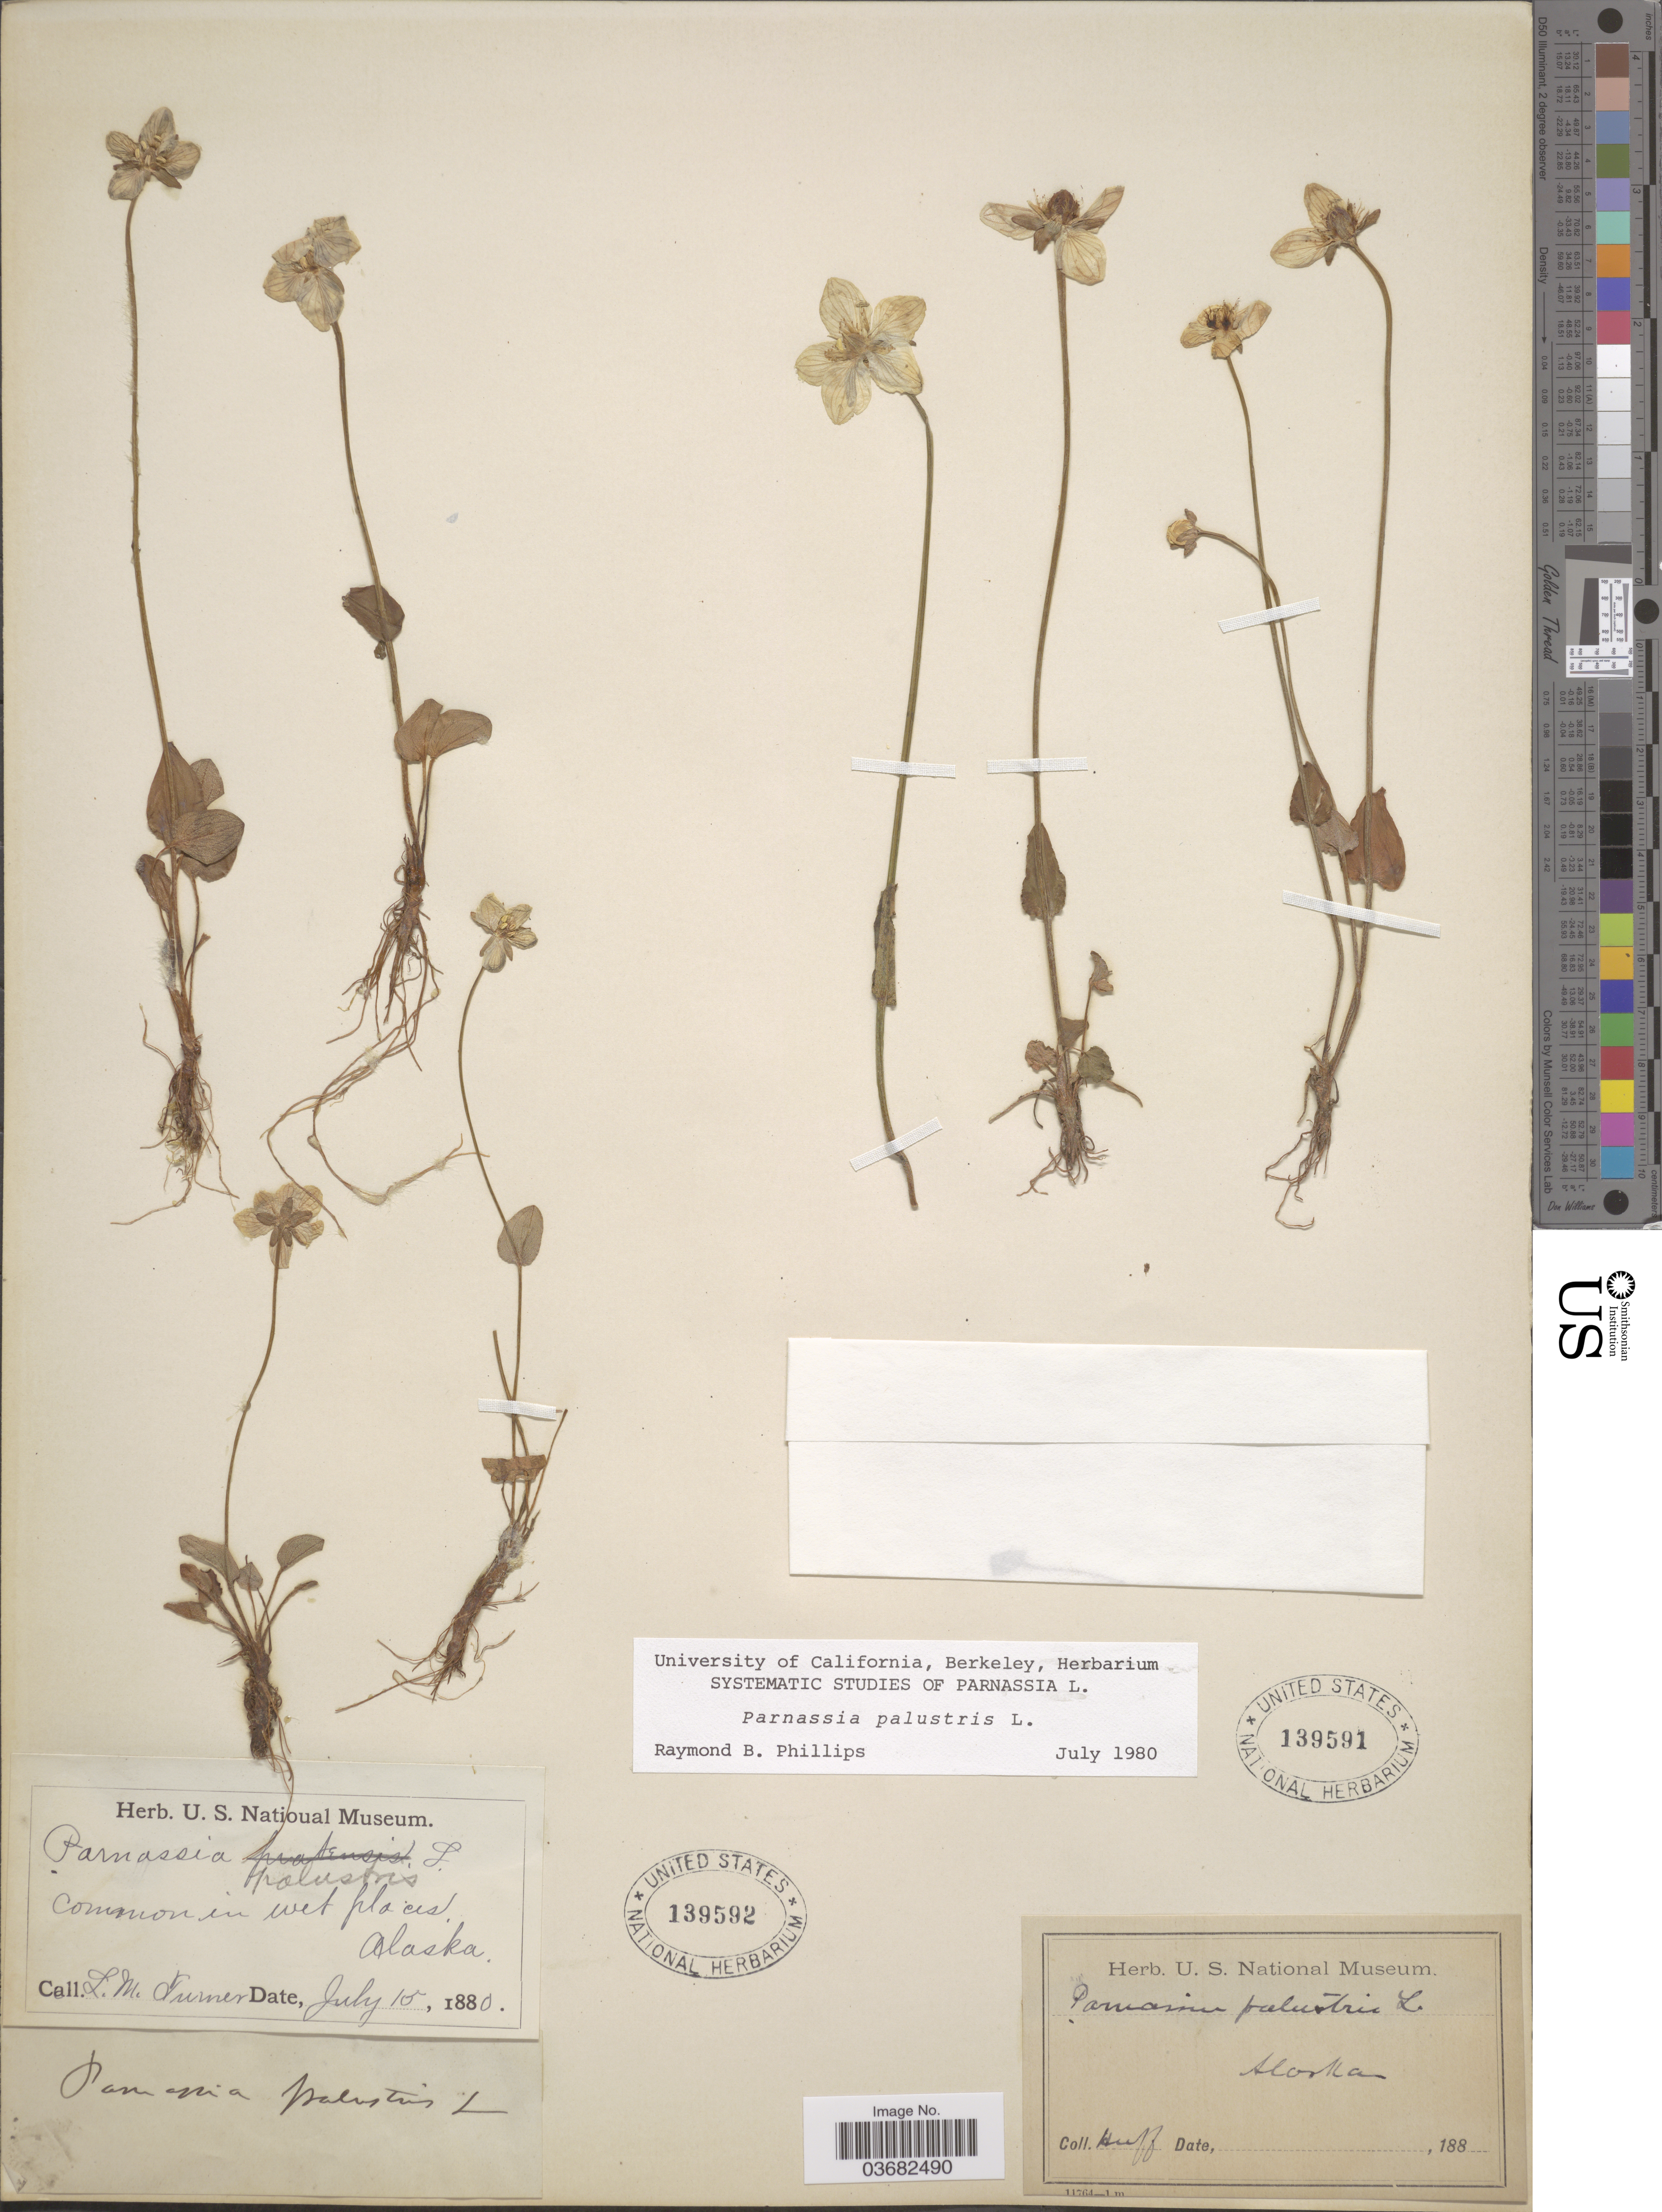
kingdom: Plantae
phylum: Tracheophyta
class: Magnoliopsida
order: Celastrales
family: Parnassiaceae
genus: Parnassia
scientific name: Parnassia palustris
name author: L.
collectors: -. Huff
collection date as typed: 188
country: United States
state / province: Alaska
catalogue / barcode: US 139591-2